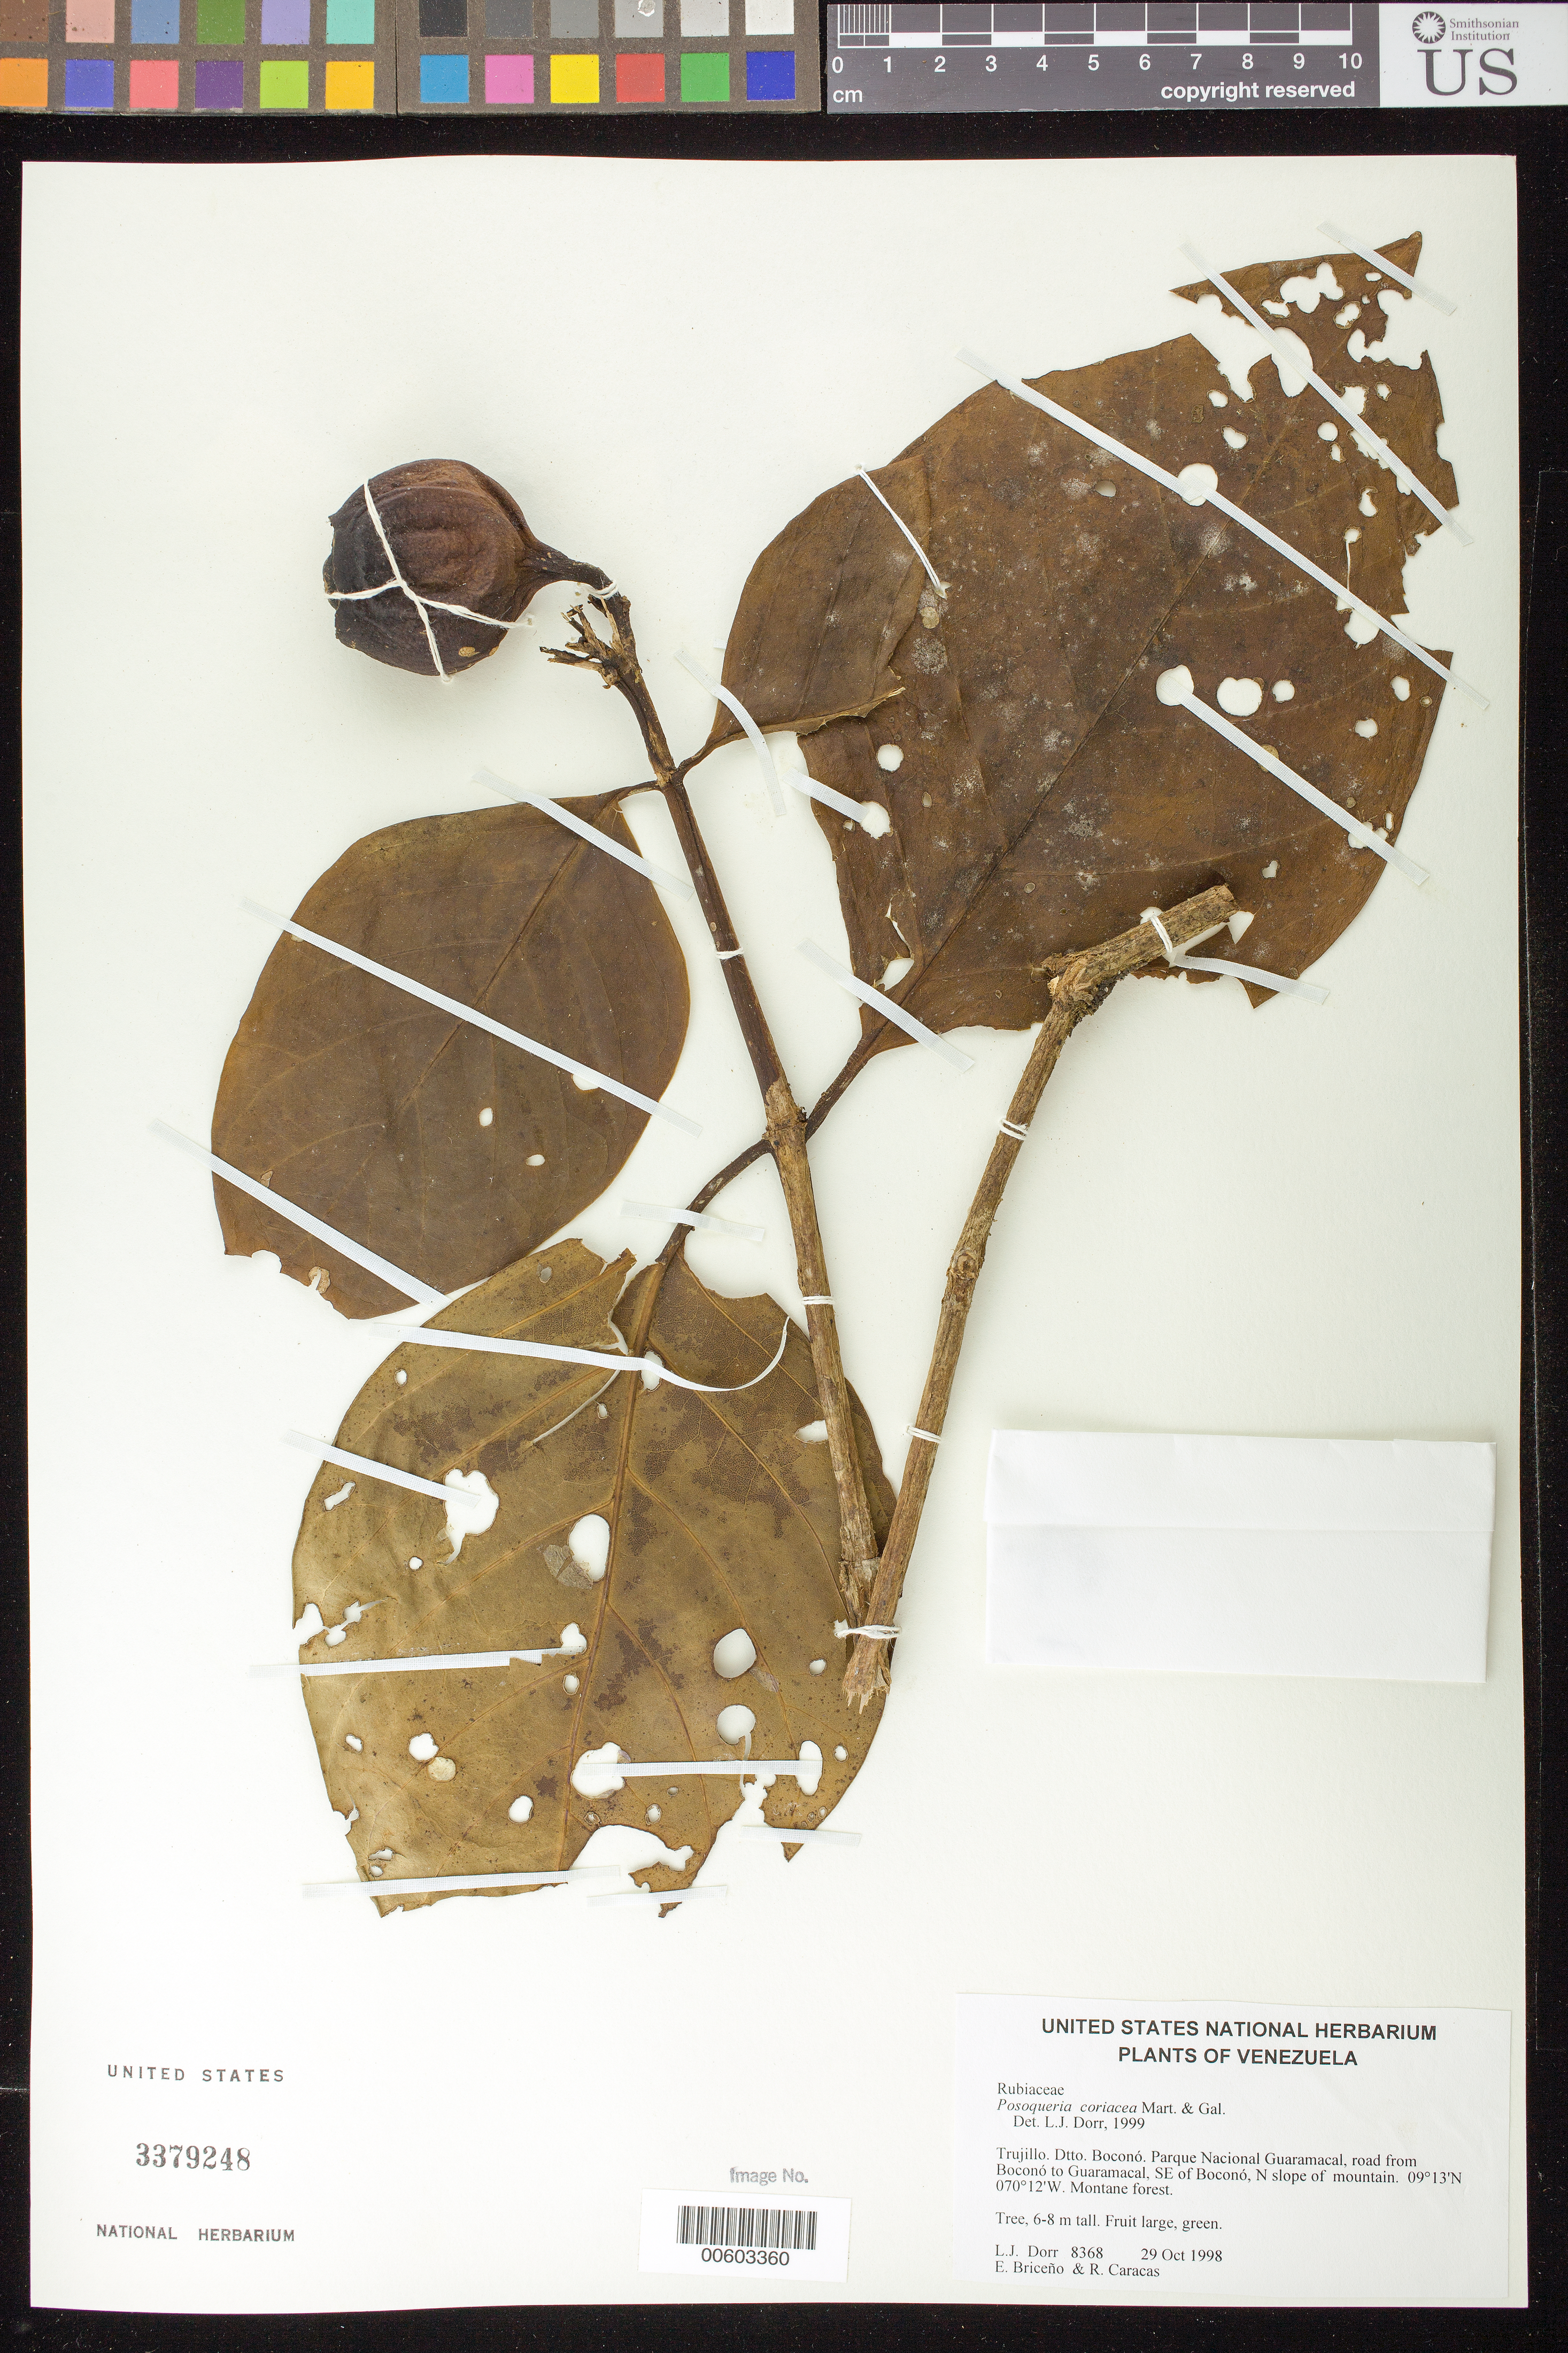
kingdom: Plantae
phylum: Tracheophyta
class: Magnoliopsida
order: Gentianales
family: Rubiaceae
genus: Posoqueria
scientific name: Posoqueria coriacea subsp. formosa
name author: M. Martens & Galeotti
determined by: Dorr, L. J., (BOT), Smithsonian Institution - National Museum of Natural History (UNITED STATES)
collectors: L. J. Dorr, E. Briceño & R. Caracas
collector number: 8368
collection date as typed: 29 Oct 1998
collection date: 1998-10-29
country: Venezuela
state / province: Trujillo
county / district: Boconó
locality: Parque Nacional Guaramacal, road from Boconó to Guaramacal, SE of Boconó, N slope of mountain.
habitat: Montane forest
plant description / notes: C, COL, CTES, F, MO, NY, PORT, US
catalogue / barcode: US 3379248